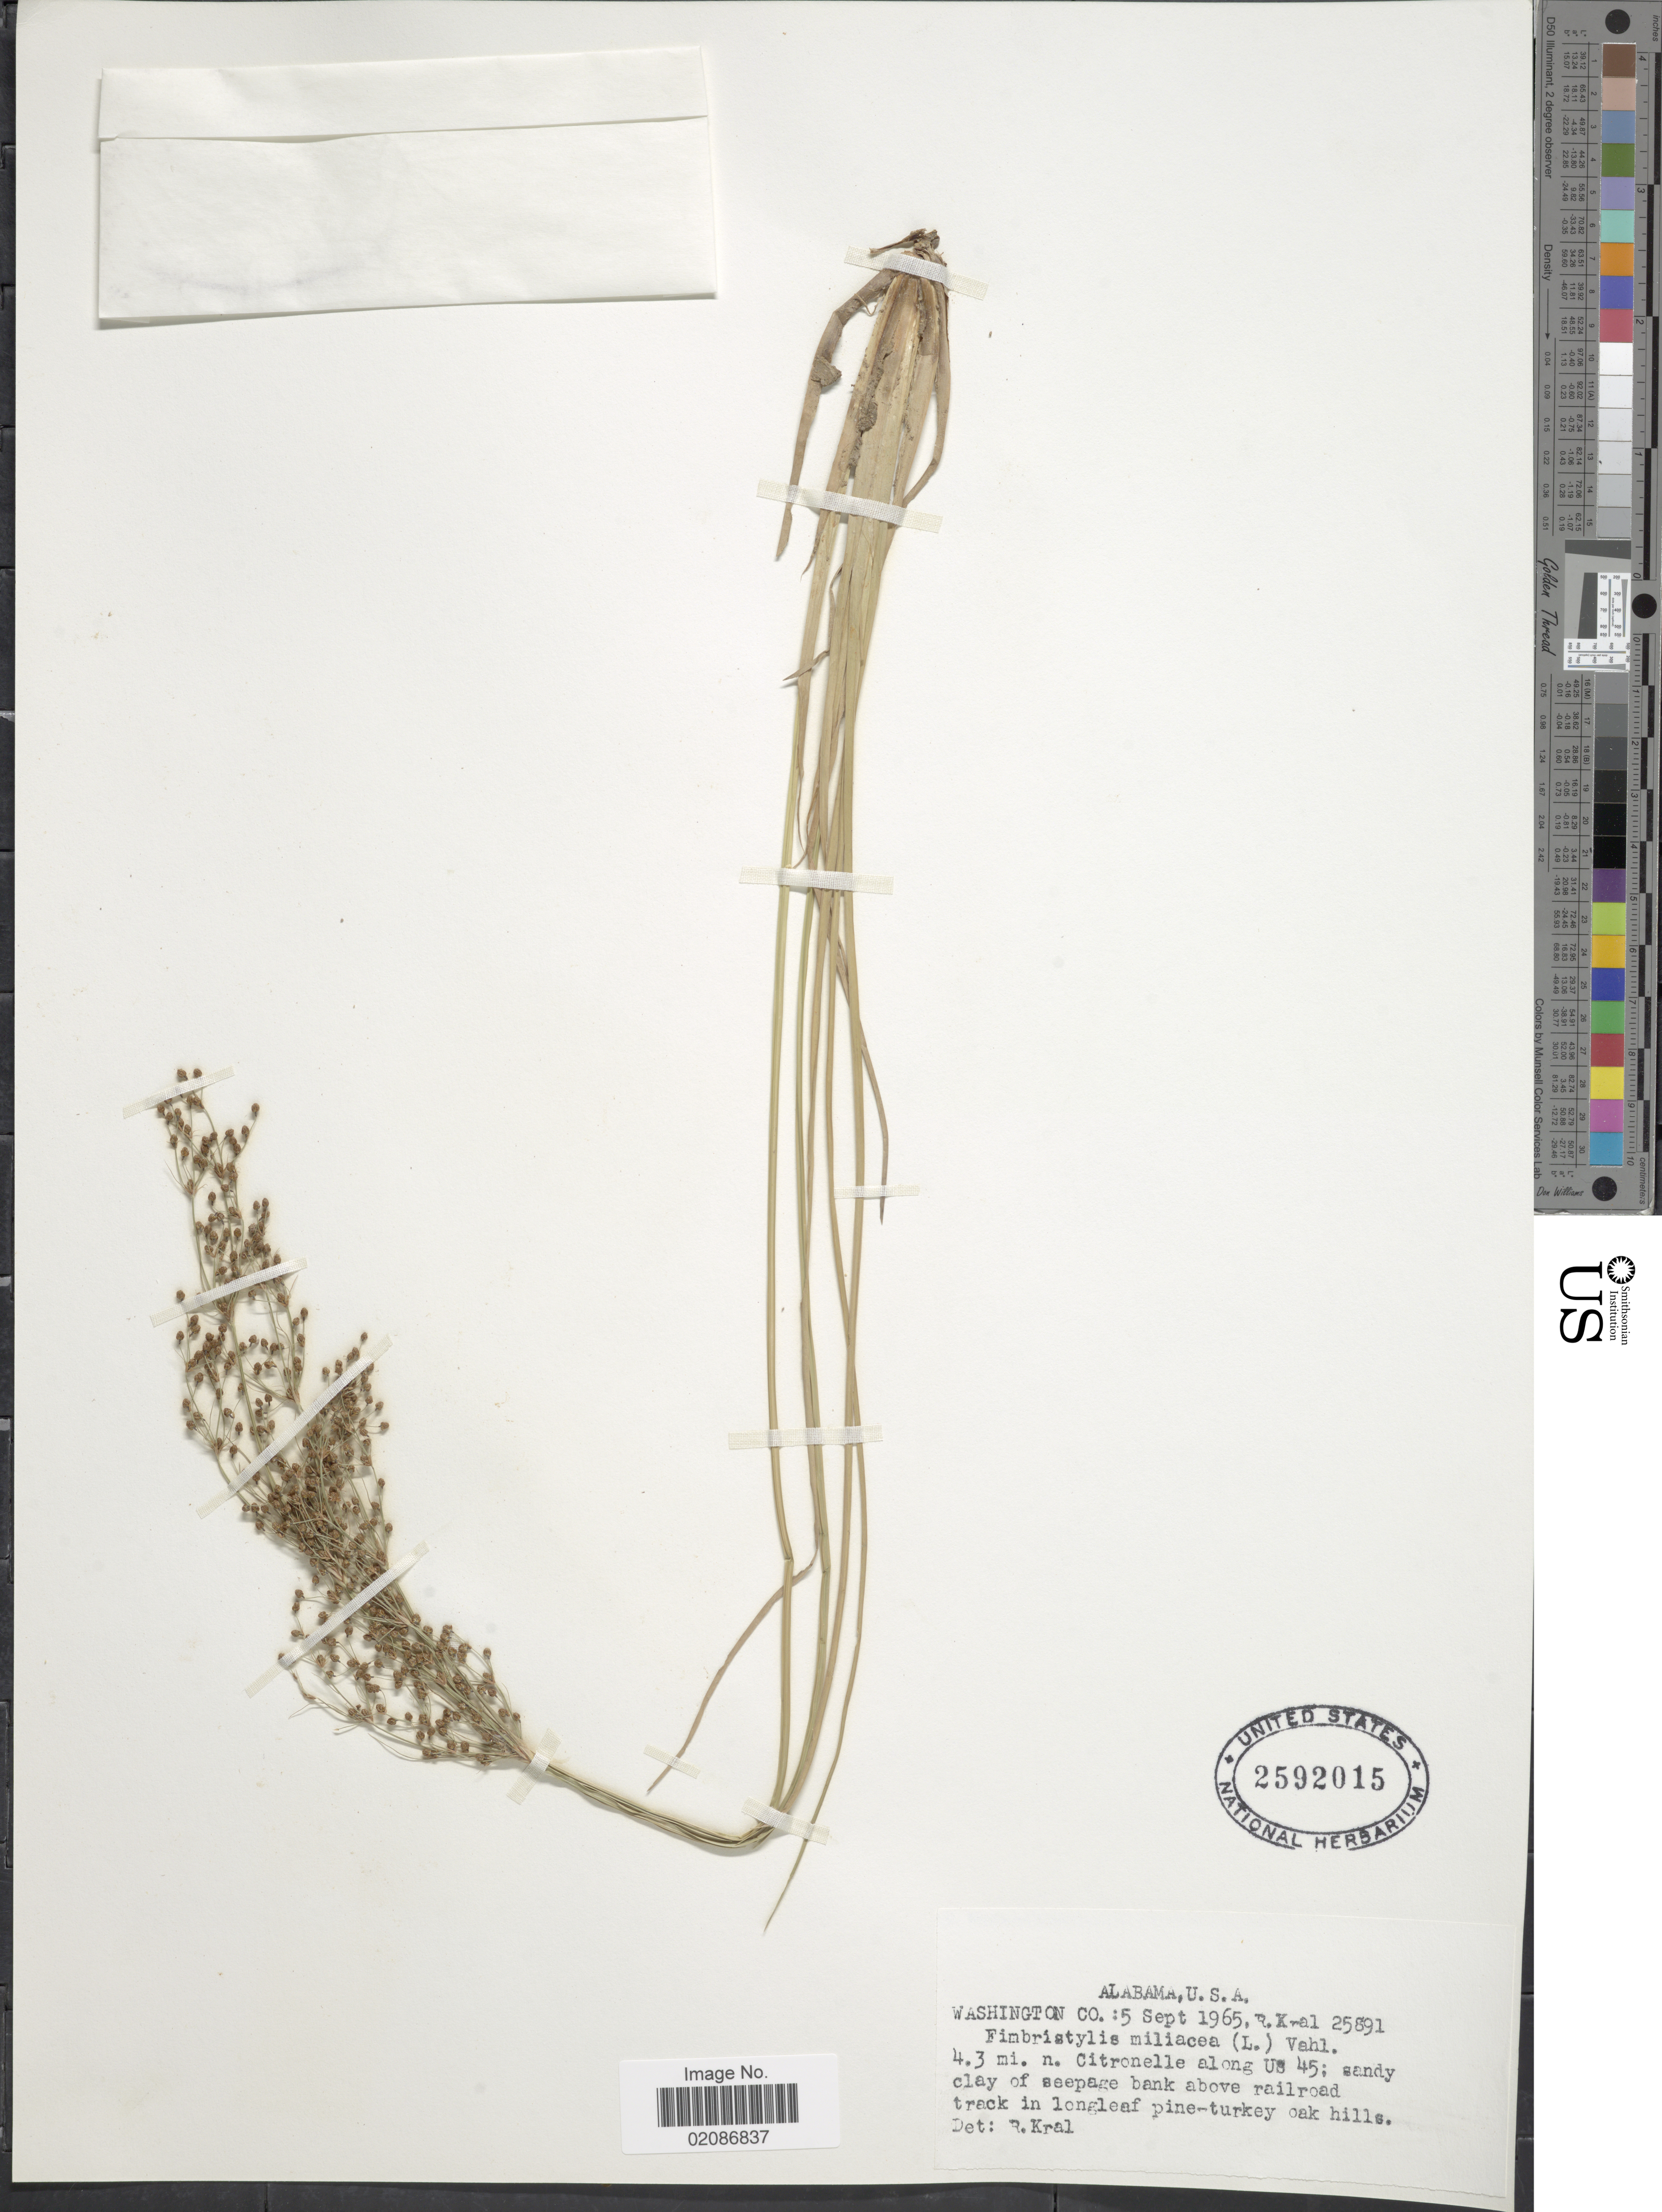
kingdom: Plantae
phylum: Tracheophyta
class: Liliopsida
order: Poales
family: Cyperaceae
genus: Fimbristylis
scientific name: Fimbristylis littoralis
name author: Gaudich.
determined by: Strong, M. T., (US), Smithsonian Institution - National Museum of Natural History (UNITED STATES)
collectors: R. Kral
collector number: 25891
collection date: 1965-09-05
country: United States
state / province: Alabama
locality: Washington Co.: 4.3 mi. n. Citronelle along US 45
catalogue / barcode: US 2592015